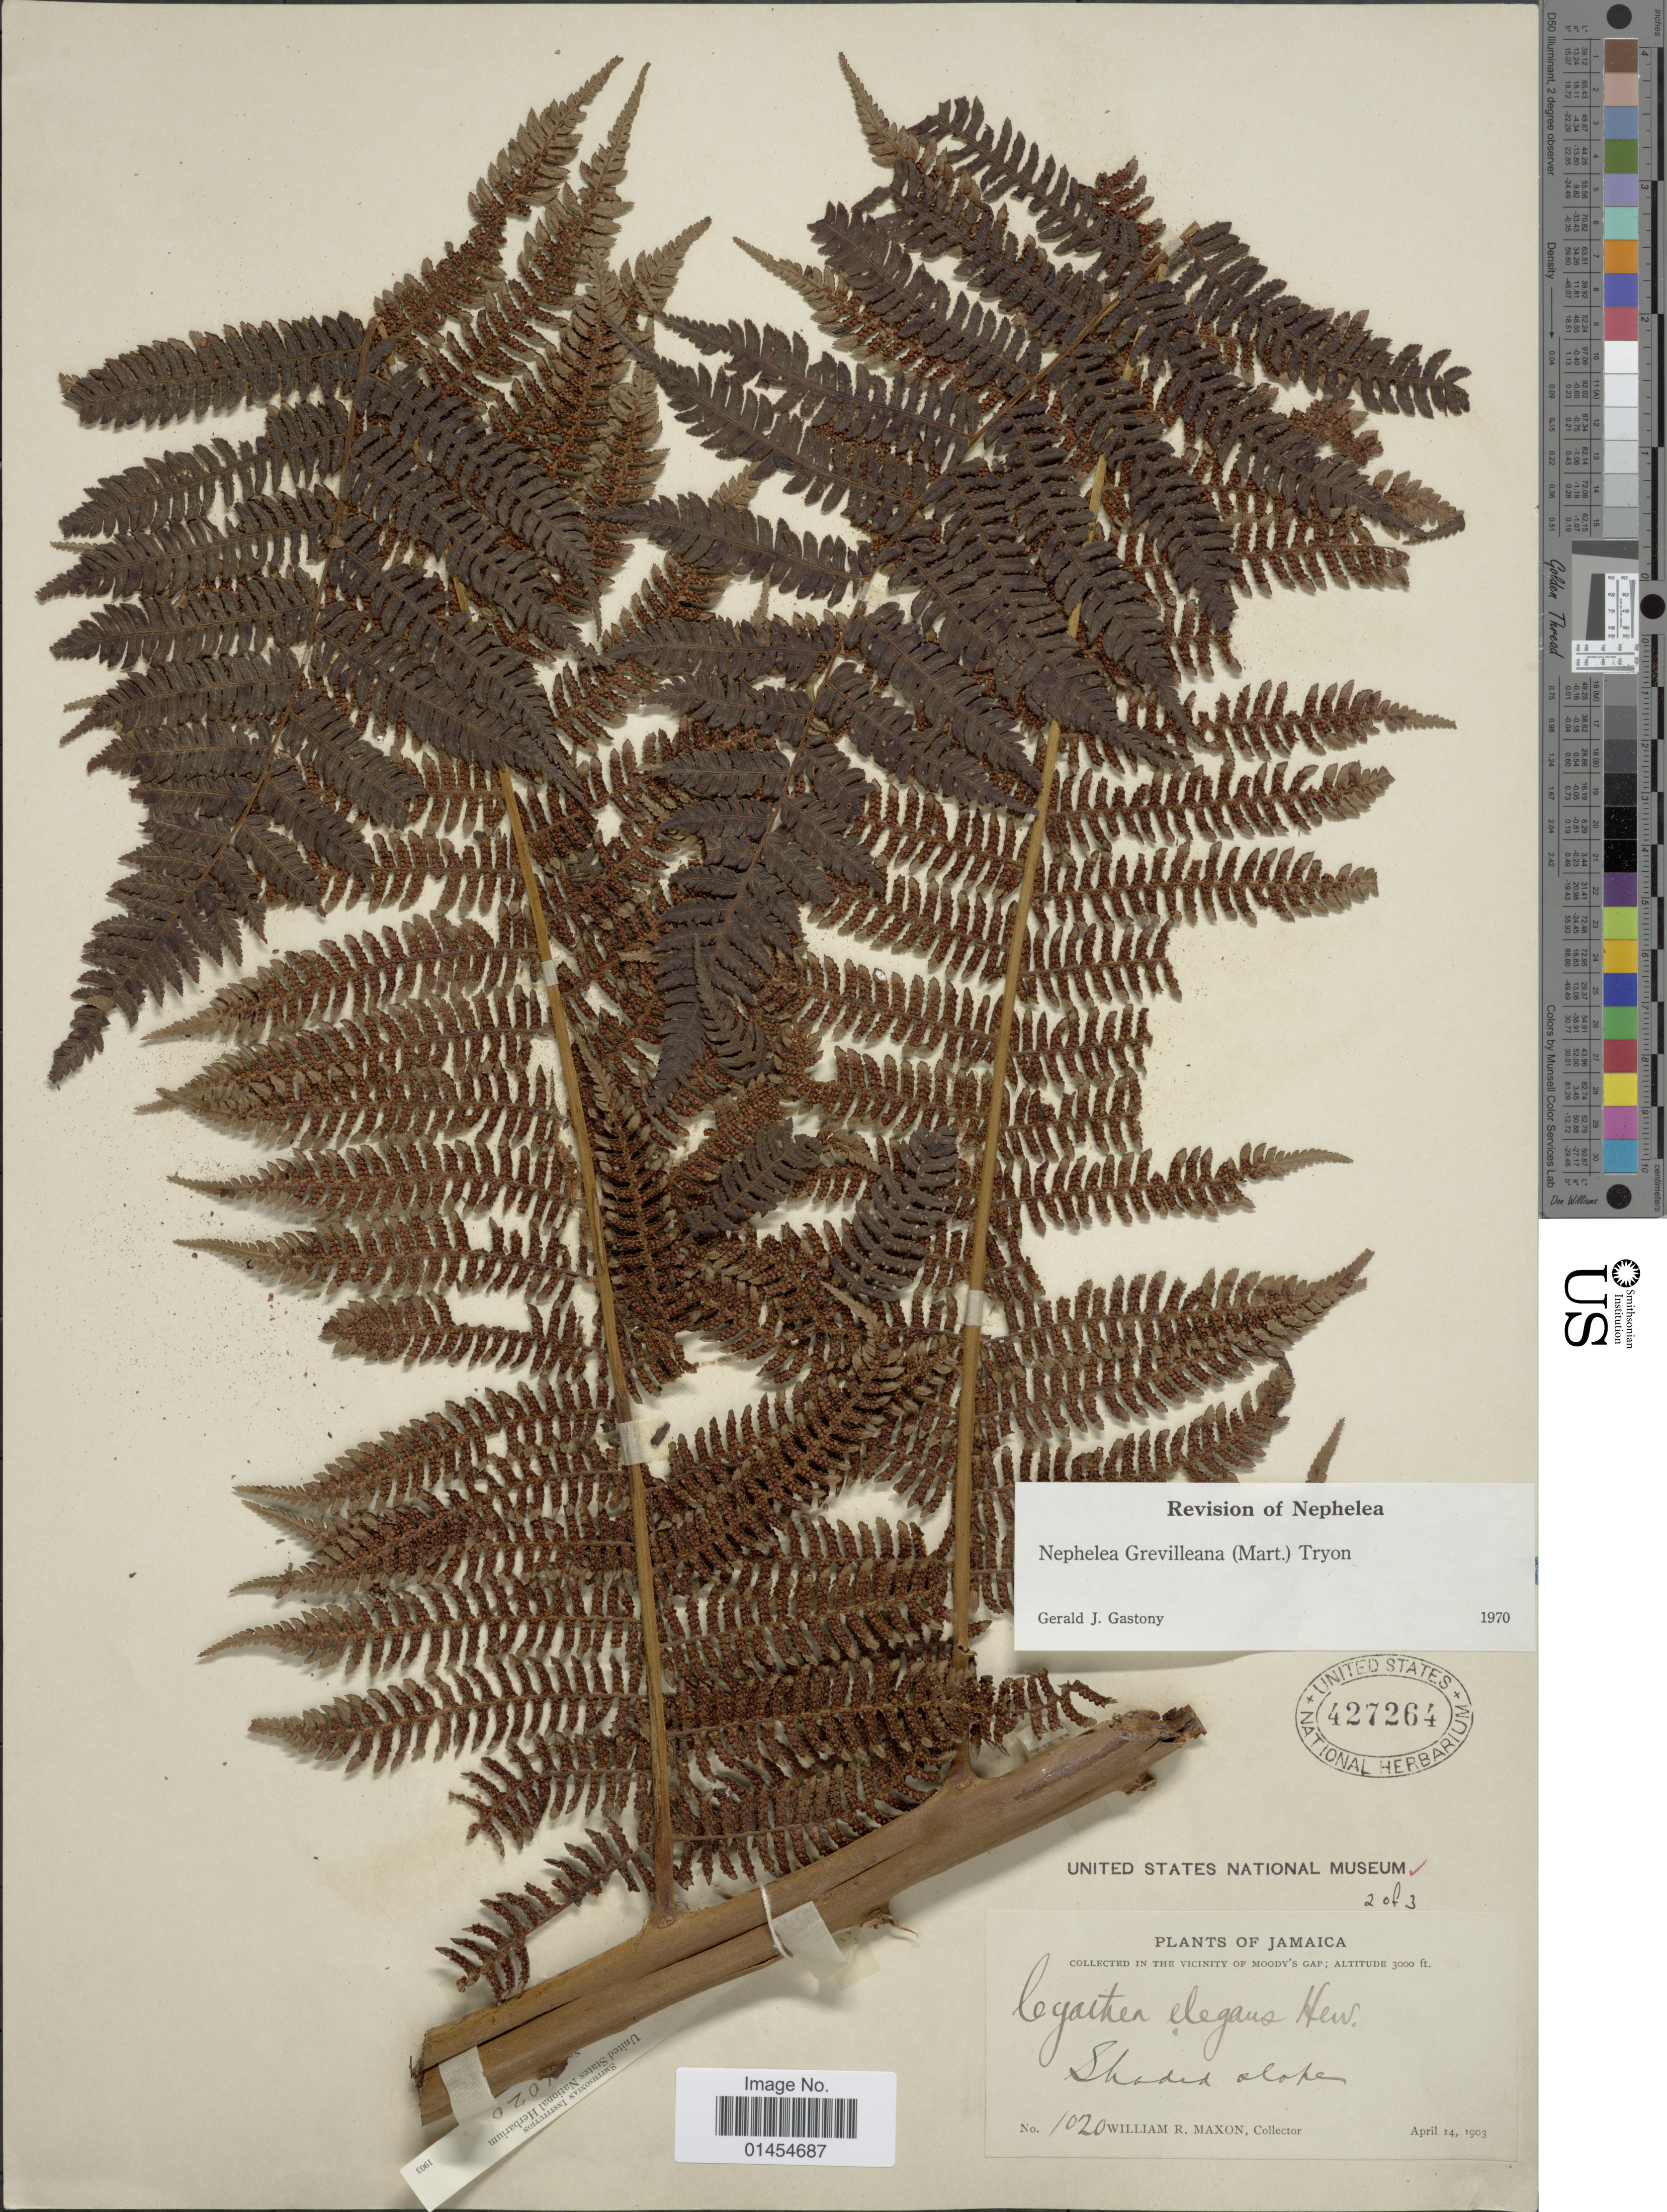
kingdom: Plantae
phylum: Tracheophyta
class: Polypodiopsida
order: Cyatheales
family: Cyatheaceae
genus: Alsophila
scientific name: Alsophila grevilleana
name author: (Mart.) D.S. Conant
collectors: W. R. Maxon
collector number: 1020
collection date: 1903-04-14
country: Jamaica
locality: Collected in the Vicinity of Moody's Gap. Shaded slope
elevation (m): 914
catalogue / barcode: US 427264